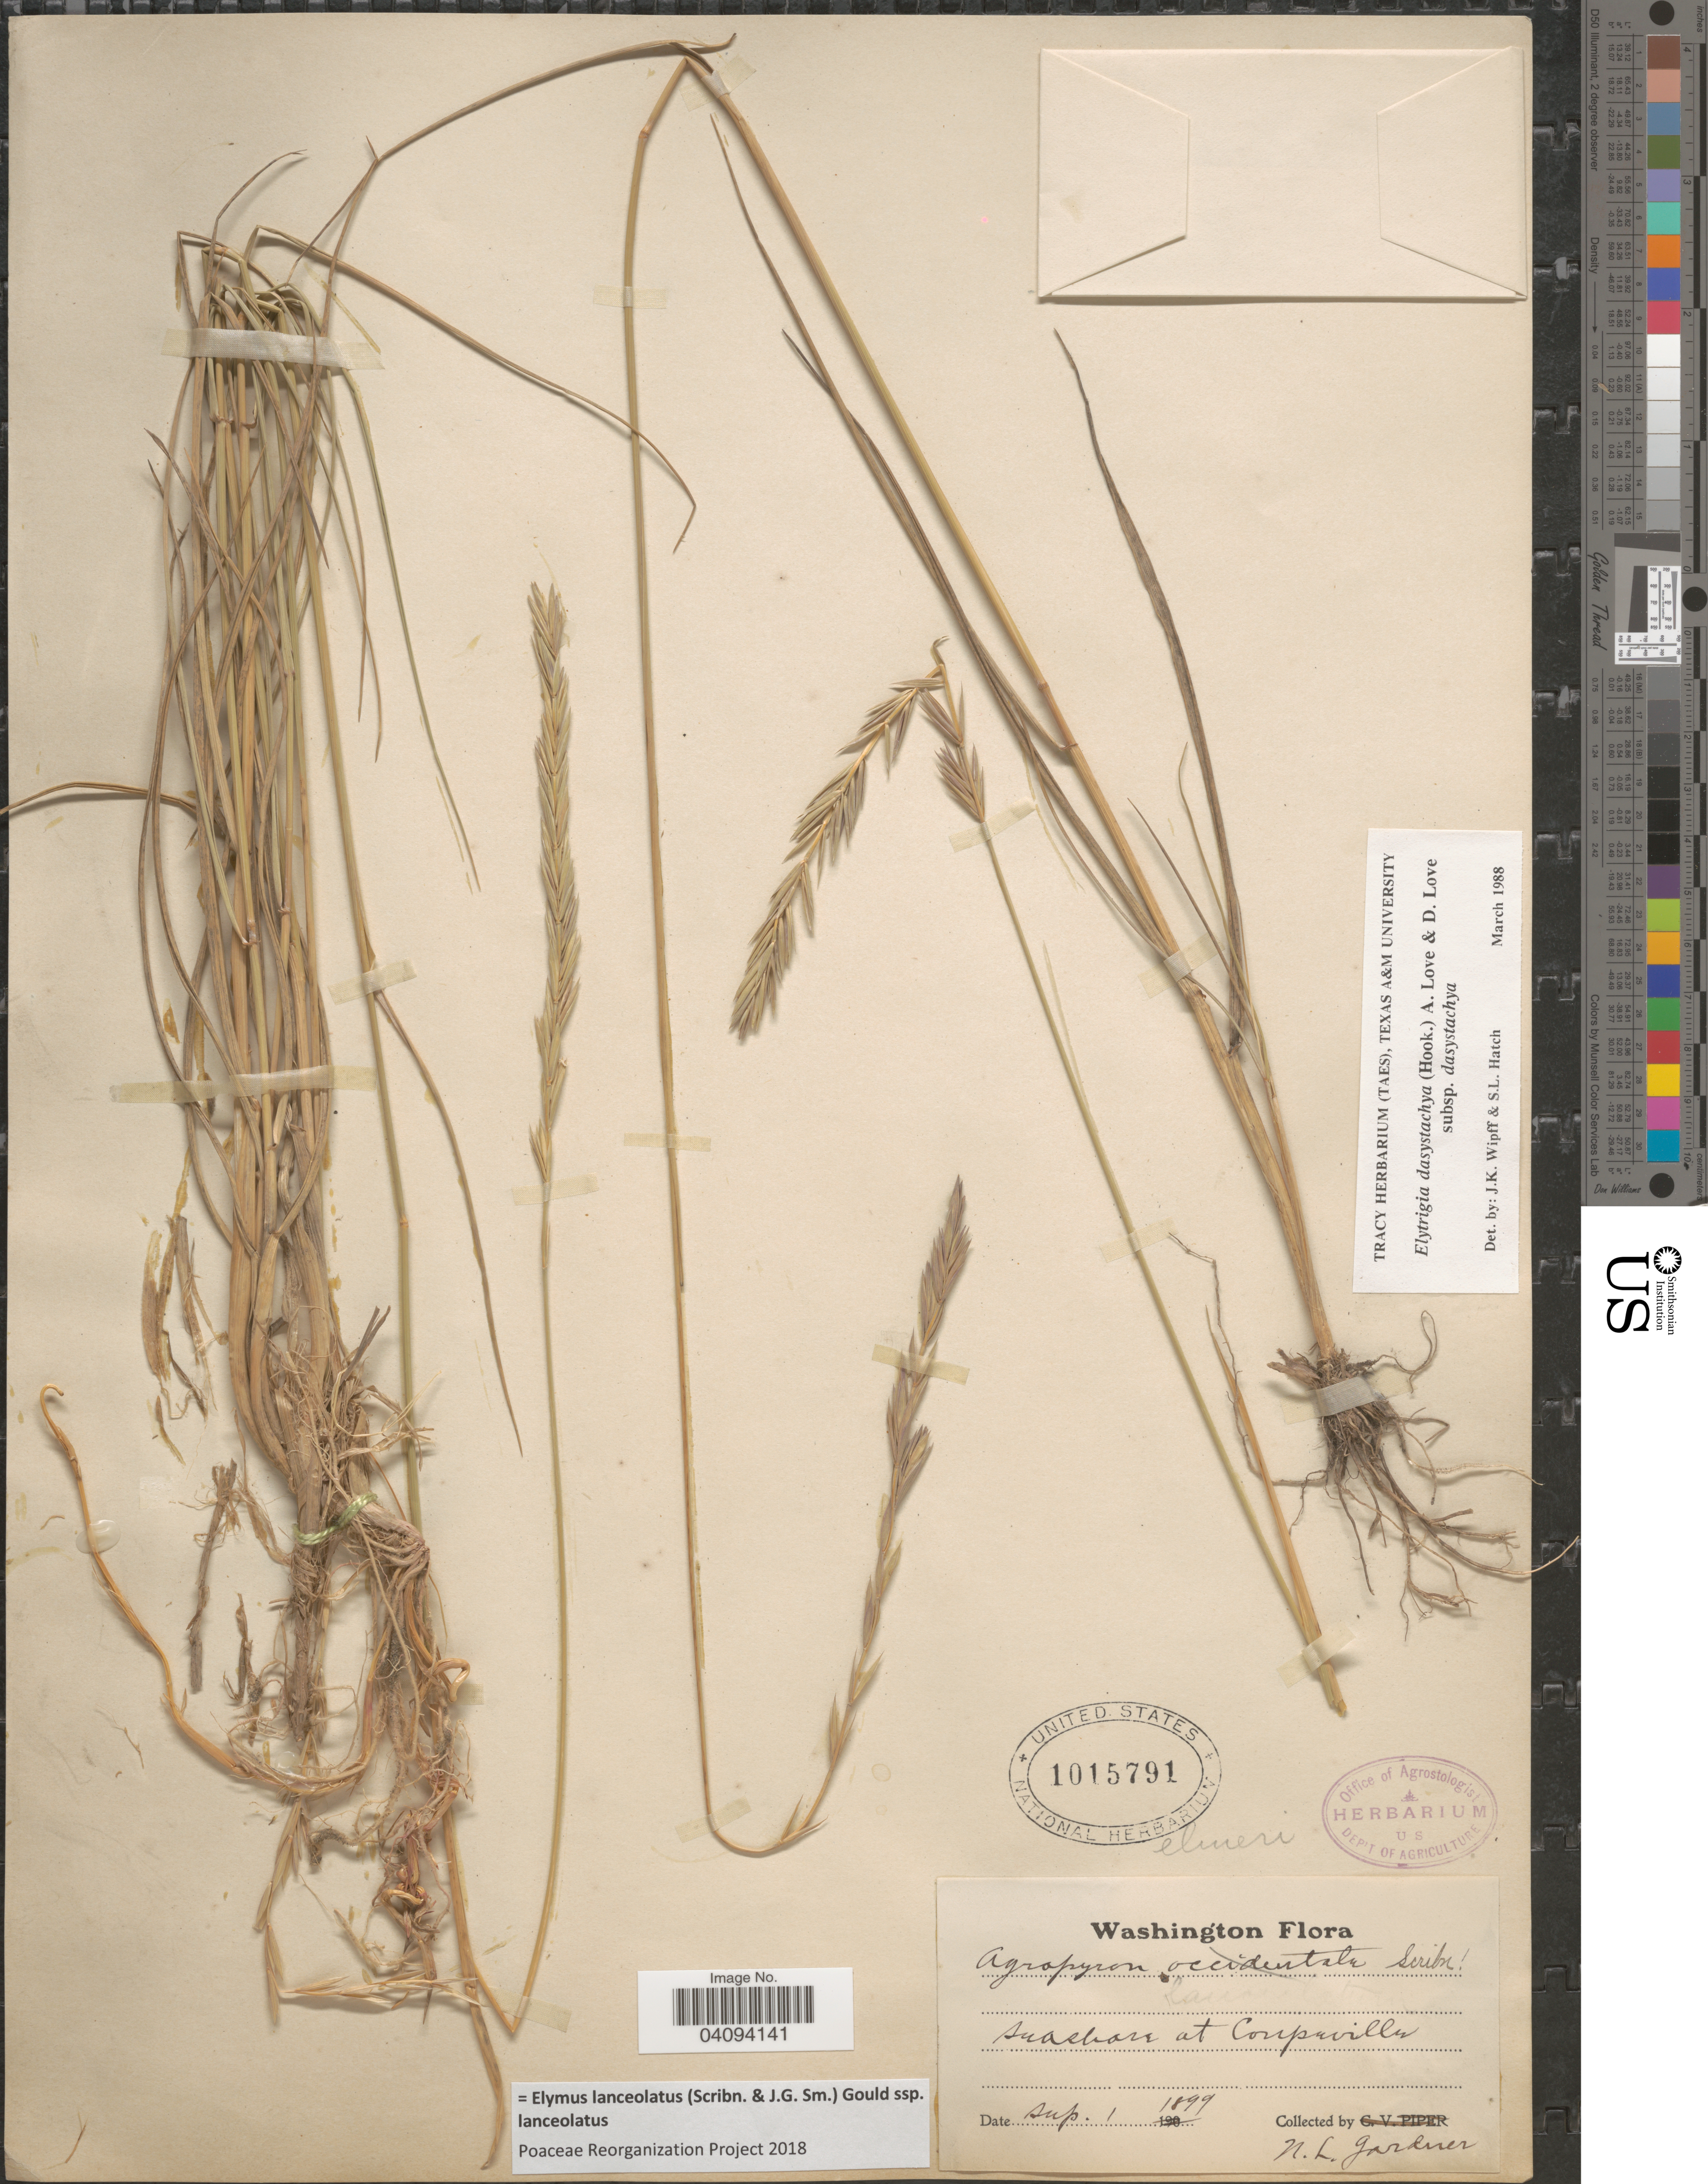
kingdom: Plantae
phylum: Tracheophyta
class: Liliopsida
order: Poales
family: Poaceae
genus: Elymus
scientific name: Elymus lanceolatus subsp. lanceolatus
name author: (Scribn. & J.G. Sm.) Gould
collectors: N. Gardner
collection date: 1899-08-01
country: United States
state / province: Washington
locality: Seashore at Coupeville.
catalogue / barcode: US 1015791